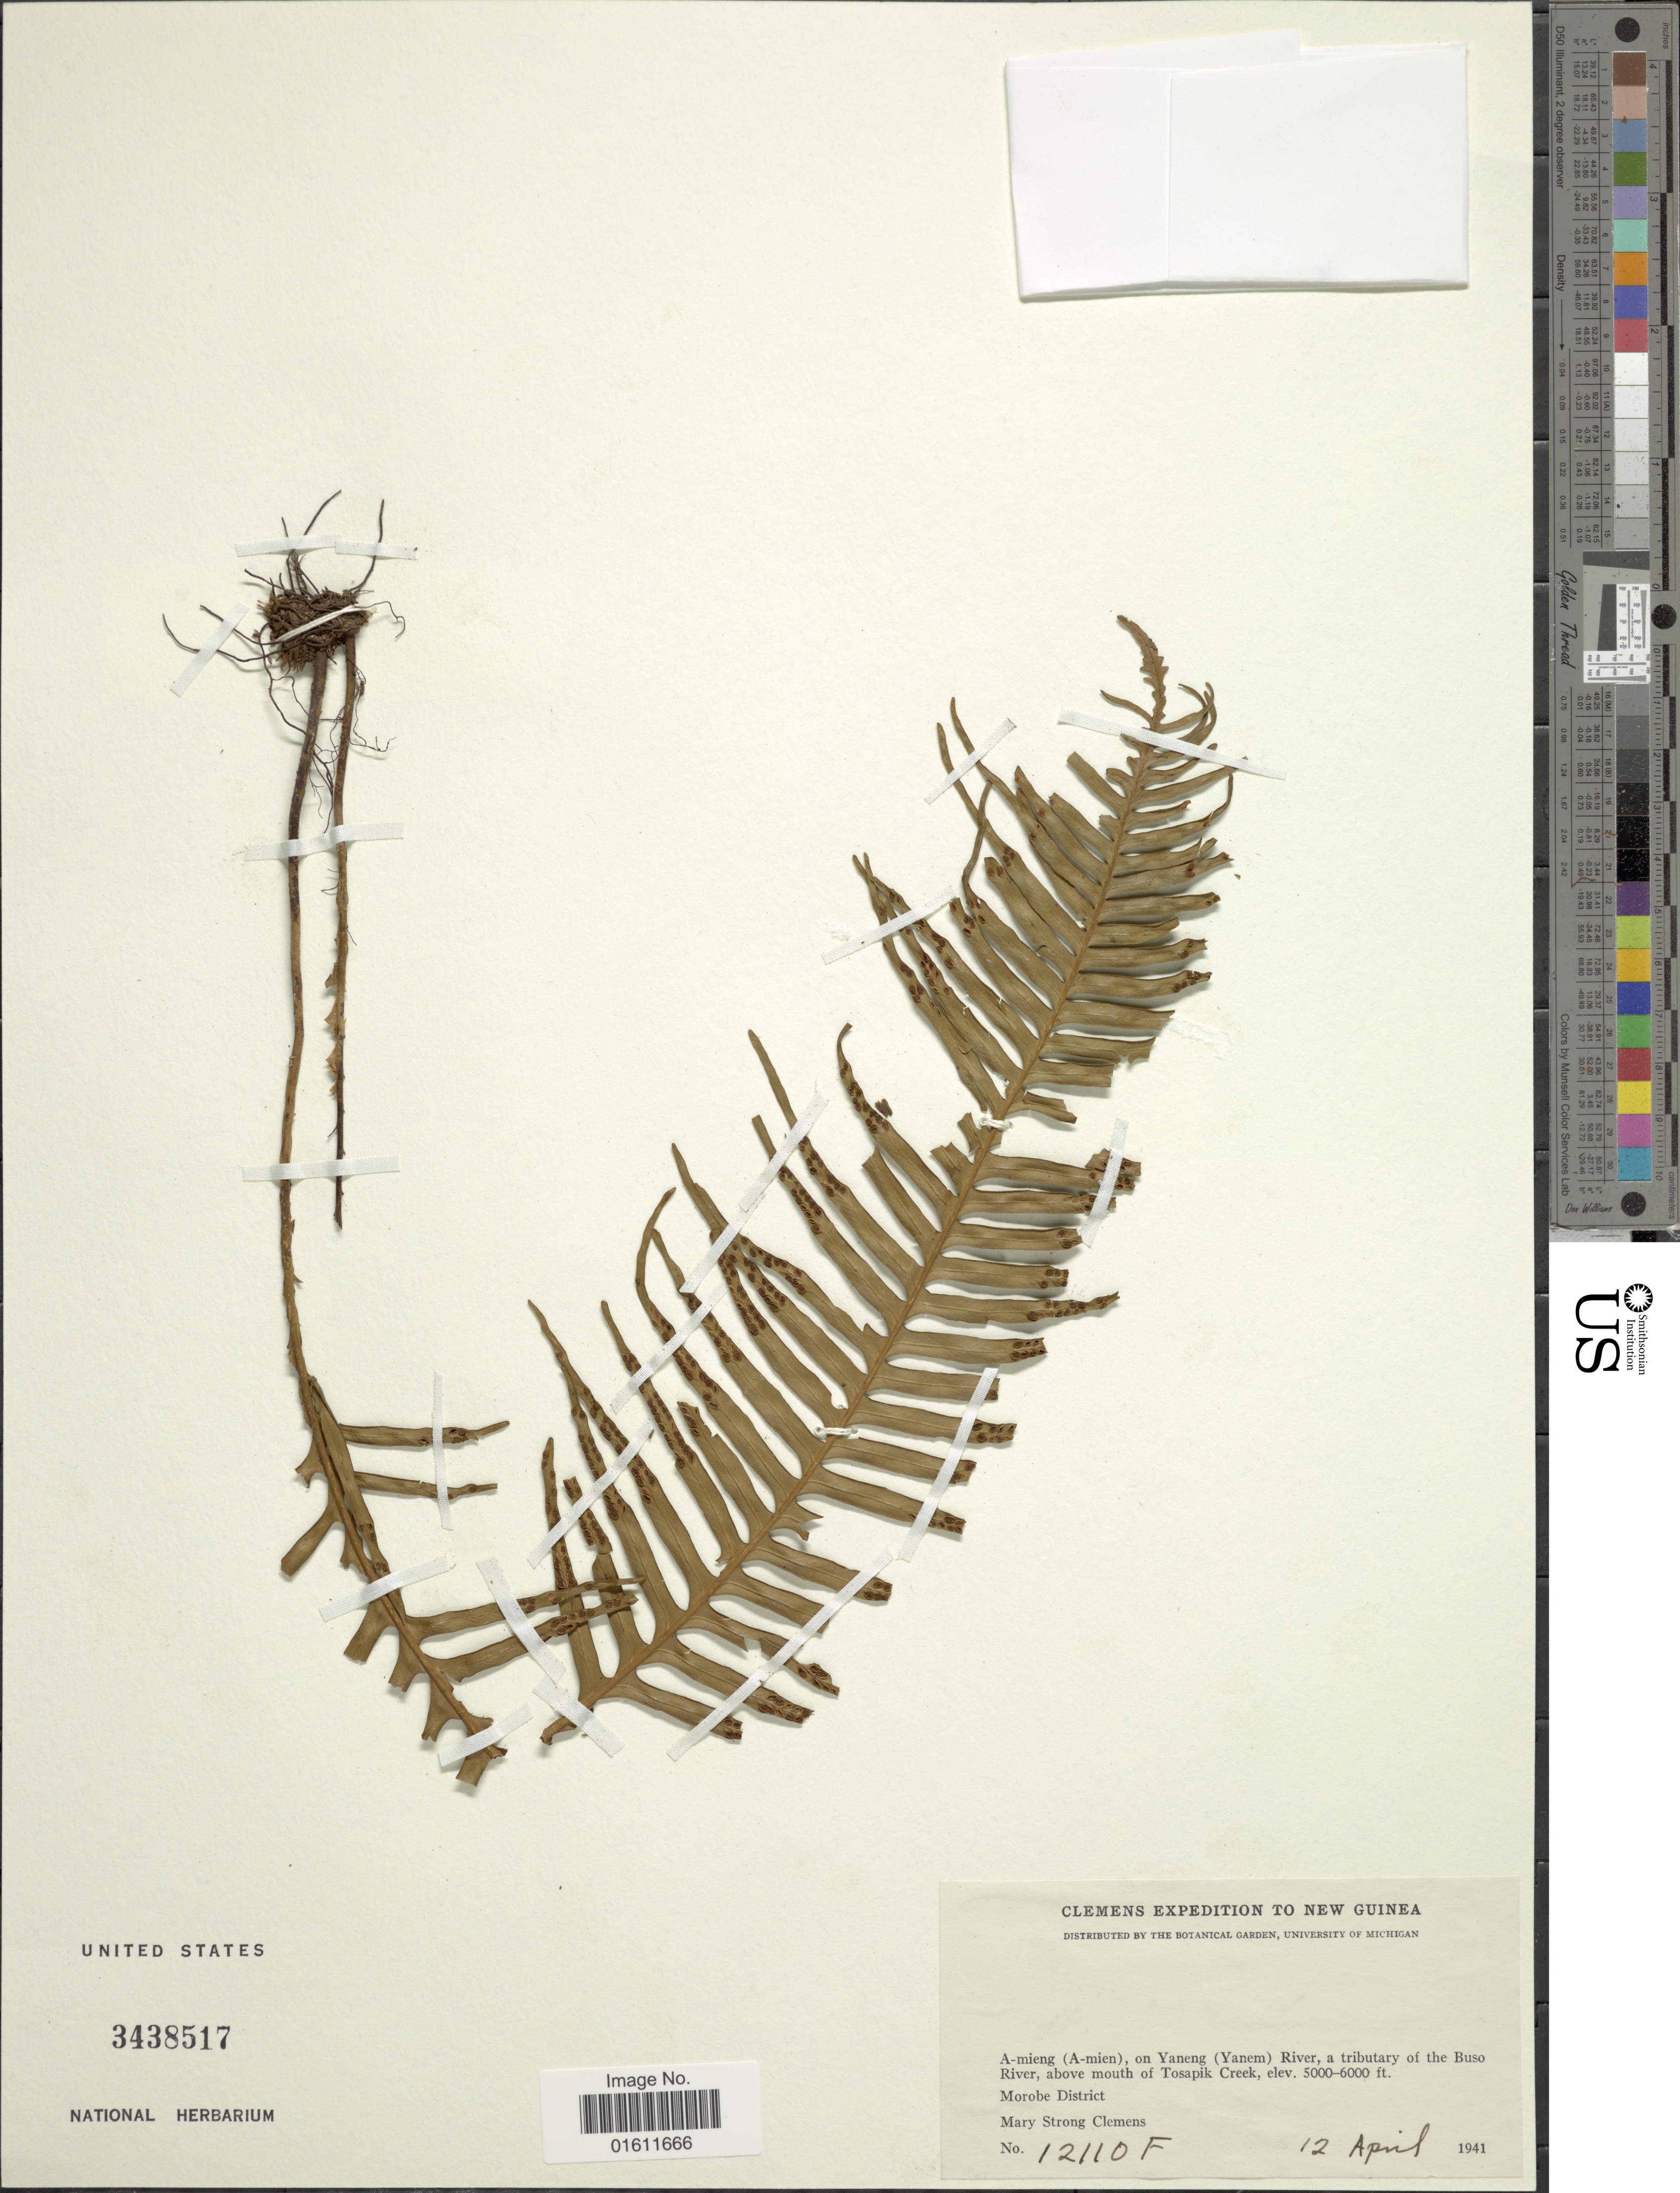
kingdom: Plantae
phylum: Tracheophyta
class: Polypodiopsida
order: Polypodiales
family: Polypodiaceae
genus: Prosaptia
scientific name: Prosaptia multicaudata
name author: (Copel.) Parris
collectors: M. S. Clemens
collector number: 12110F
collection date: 1941-04-12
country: Papua New Guinea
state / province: Morobe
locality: A-mieng (A-mien), on Yaneng (Yanem) River, a tributary of the Buso River, above mouth of Tosapik Creek.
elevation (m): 1524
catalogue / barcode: US 3438517